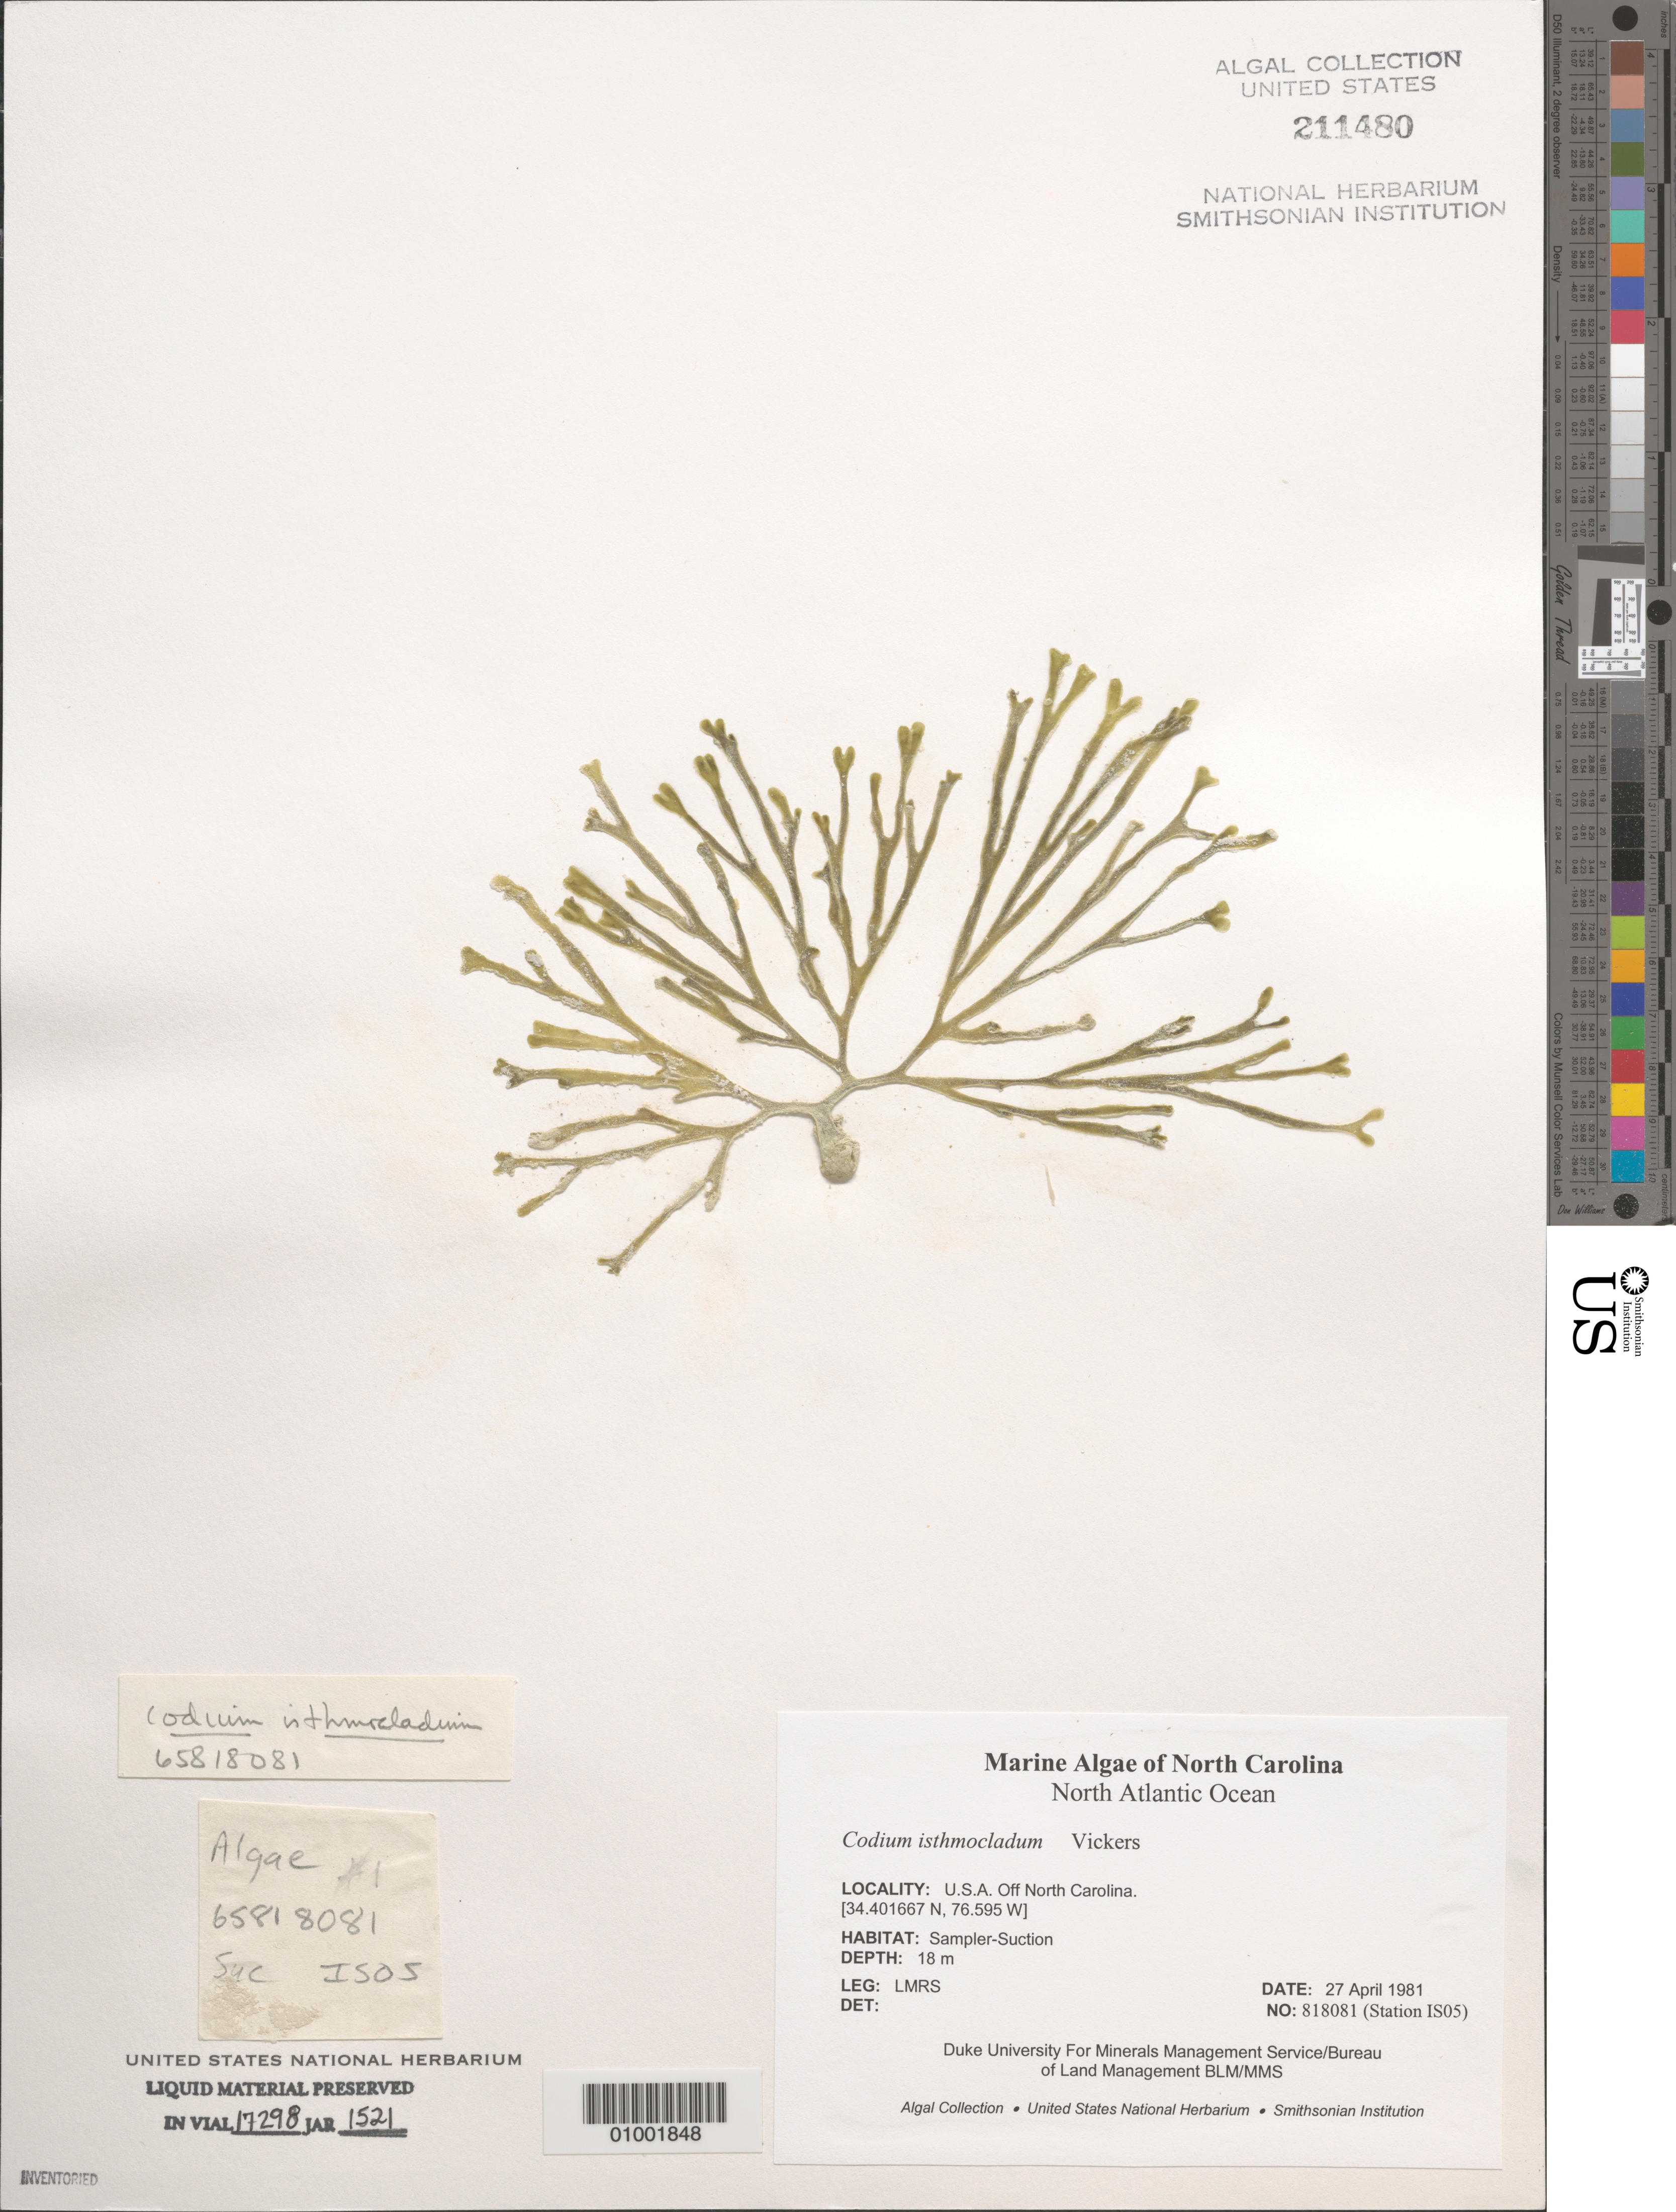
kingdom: Plantae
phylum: Chlorophyta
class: Ulvophyceae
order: Bryopsidales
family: Codiaceae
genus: Codium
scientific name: Codium isthmocladum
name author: Vickers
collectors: LMRS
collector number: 818081 (Station IS05)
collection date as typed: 27 Apr 1981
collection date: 1981-04-27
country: United States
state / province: North Carolina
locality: North Atlantic Ocean off North Carolina coast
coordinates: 34.401667 N, 76.595 W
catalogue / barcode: US 211480